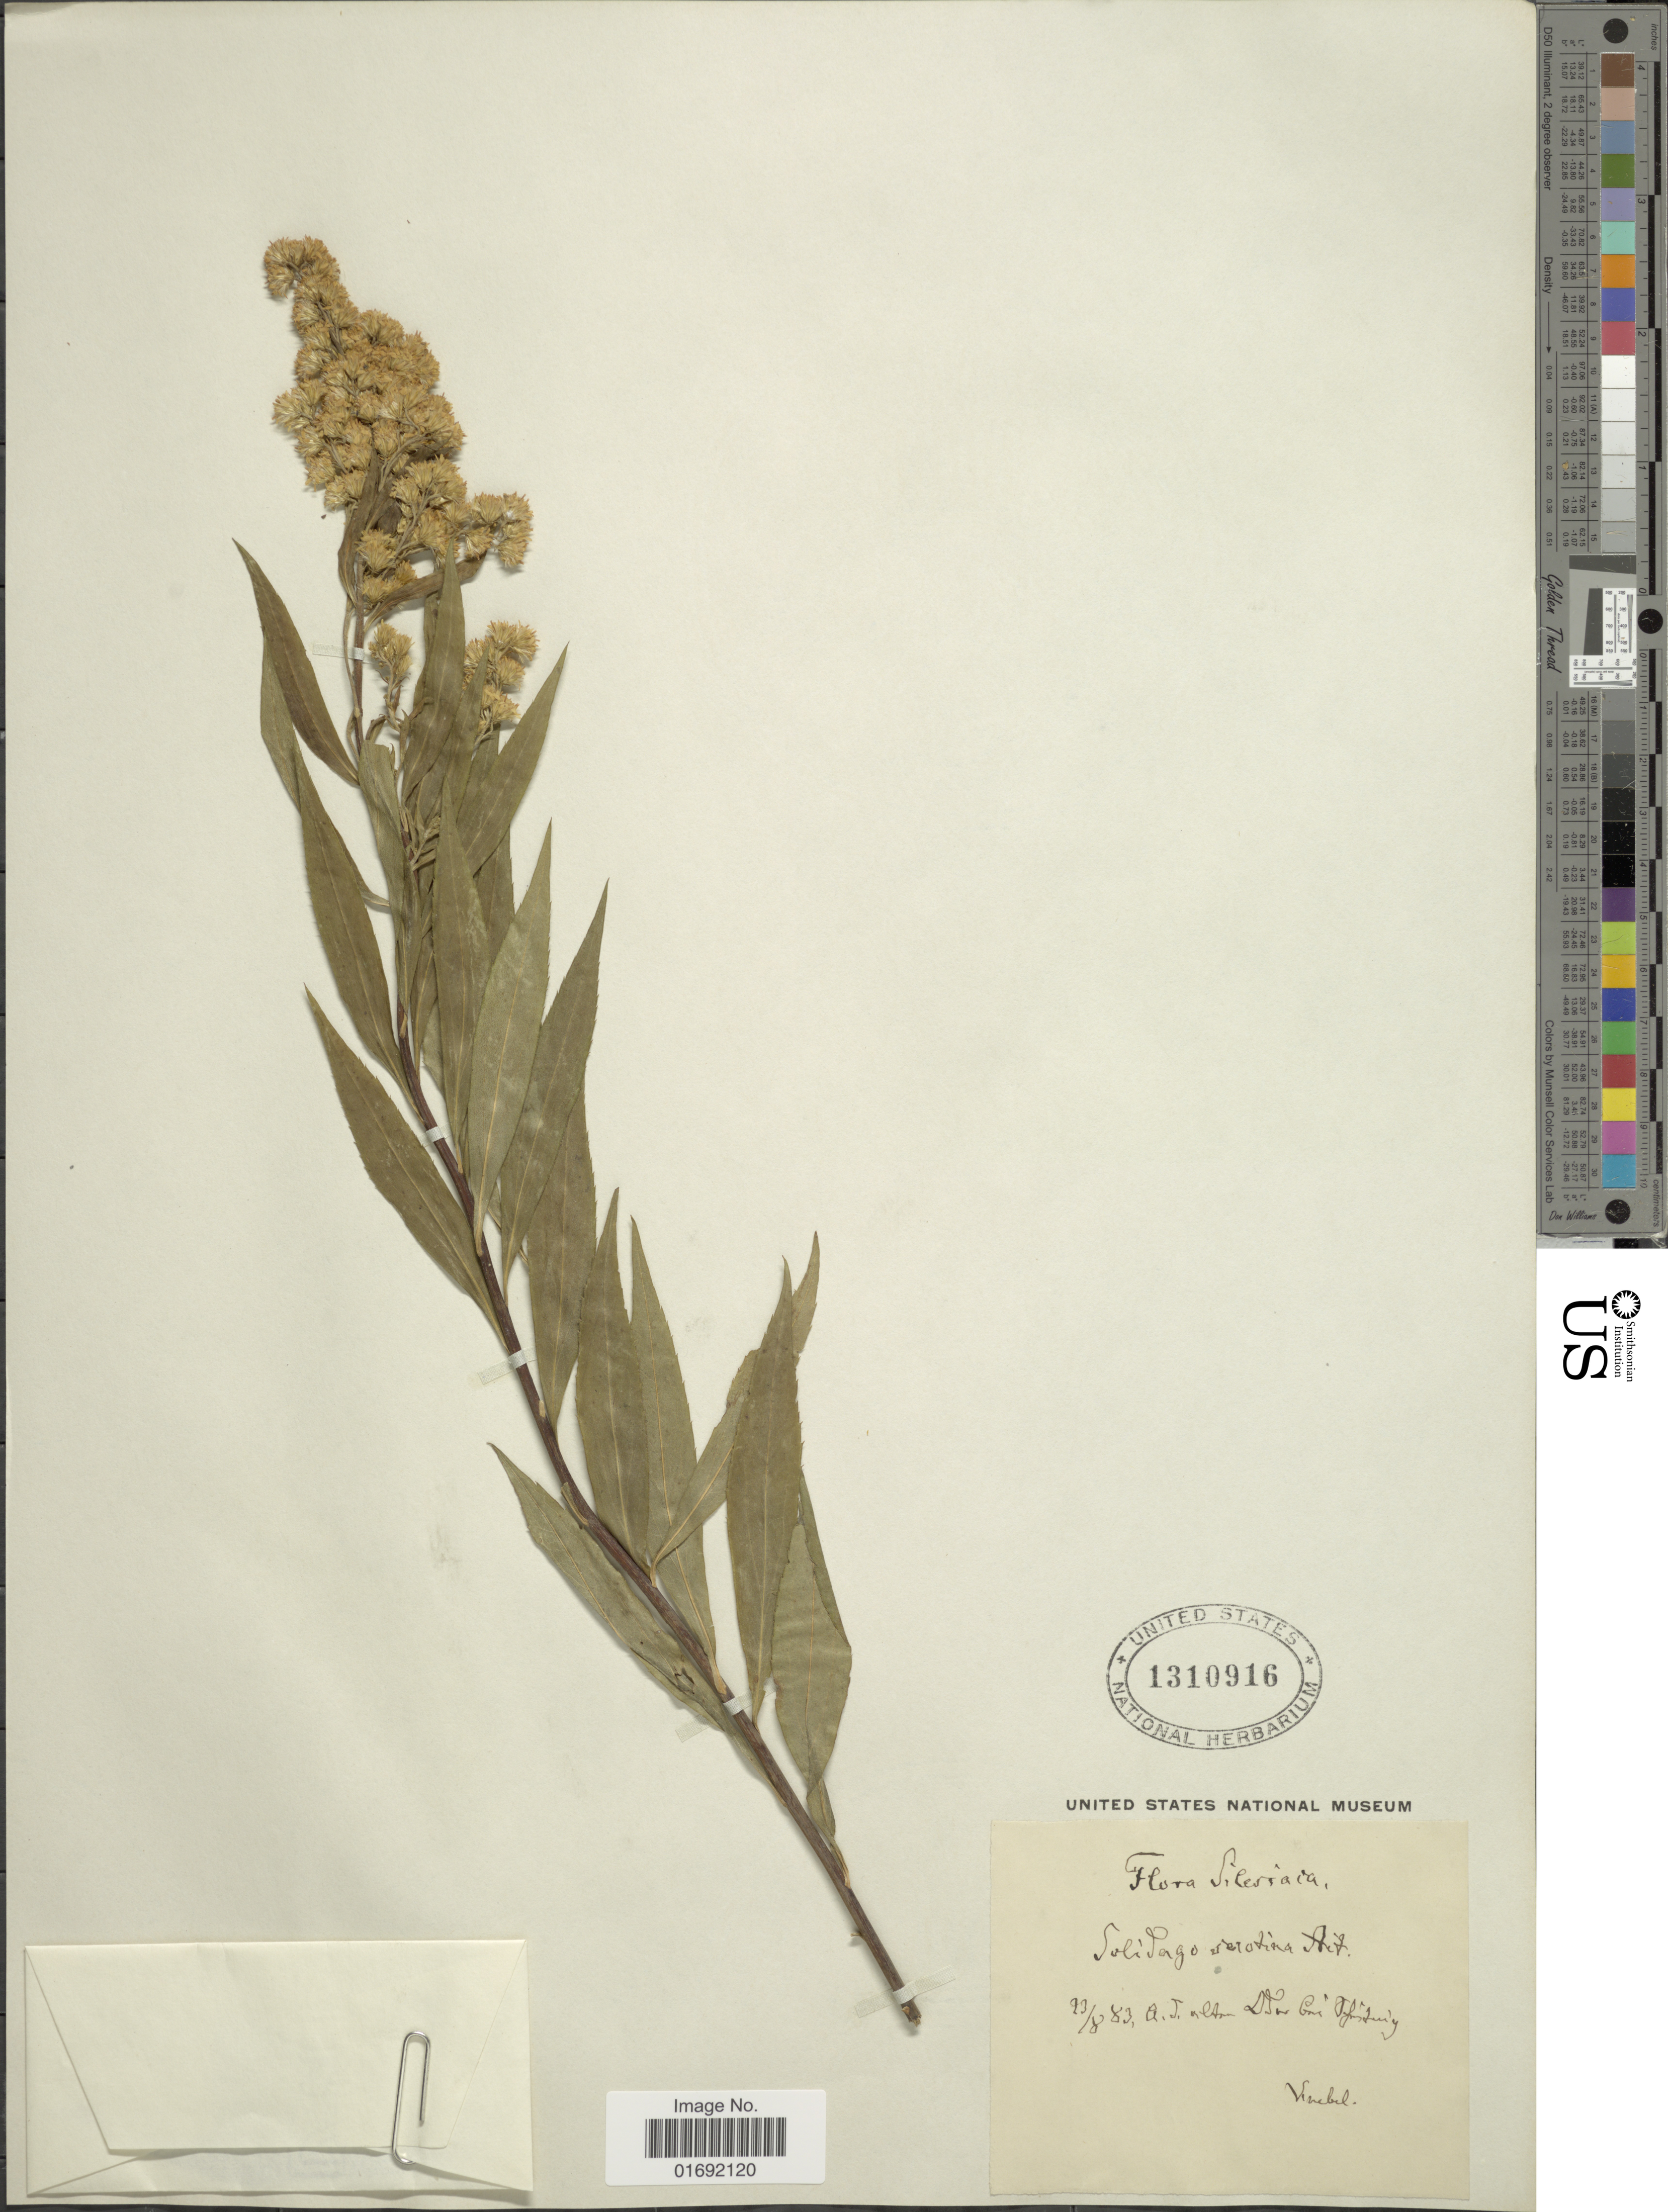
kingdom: Plantae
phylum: Tracheophyta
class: Magnoliopsida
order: Asterales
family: Asteraceae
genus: Solidago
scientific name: Solidago gigantea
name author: Aiton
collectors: Vinebel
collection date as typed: Transcribed d/m/y: 23/8/83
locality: Silesiaca, [illegible text][interpreted]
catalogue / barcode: US 1310916